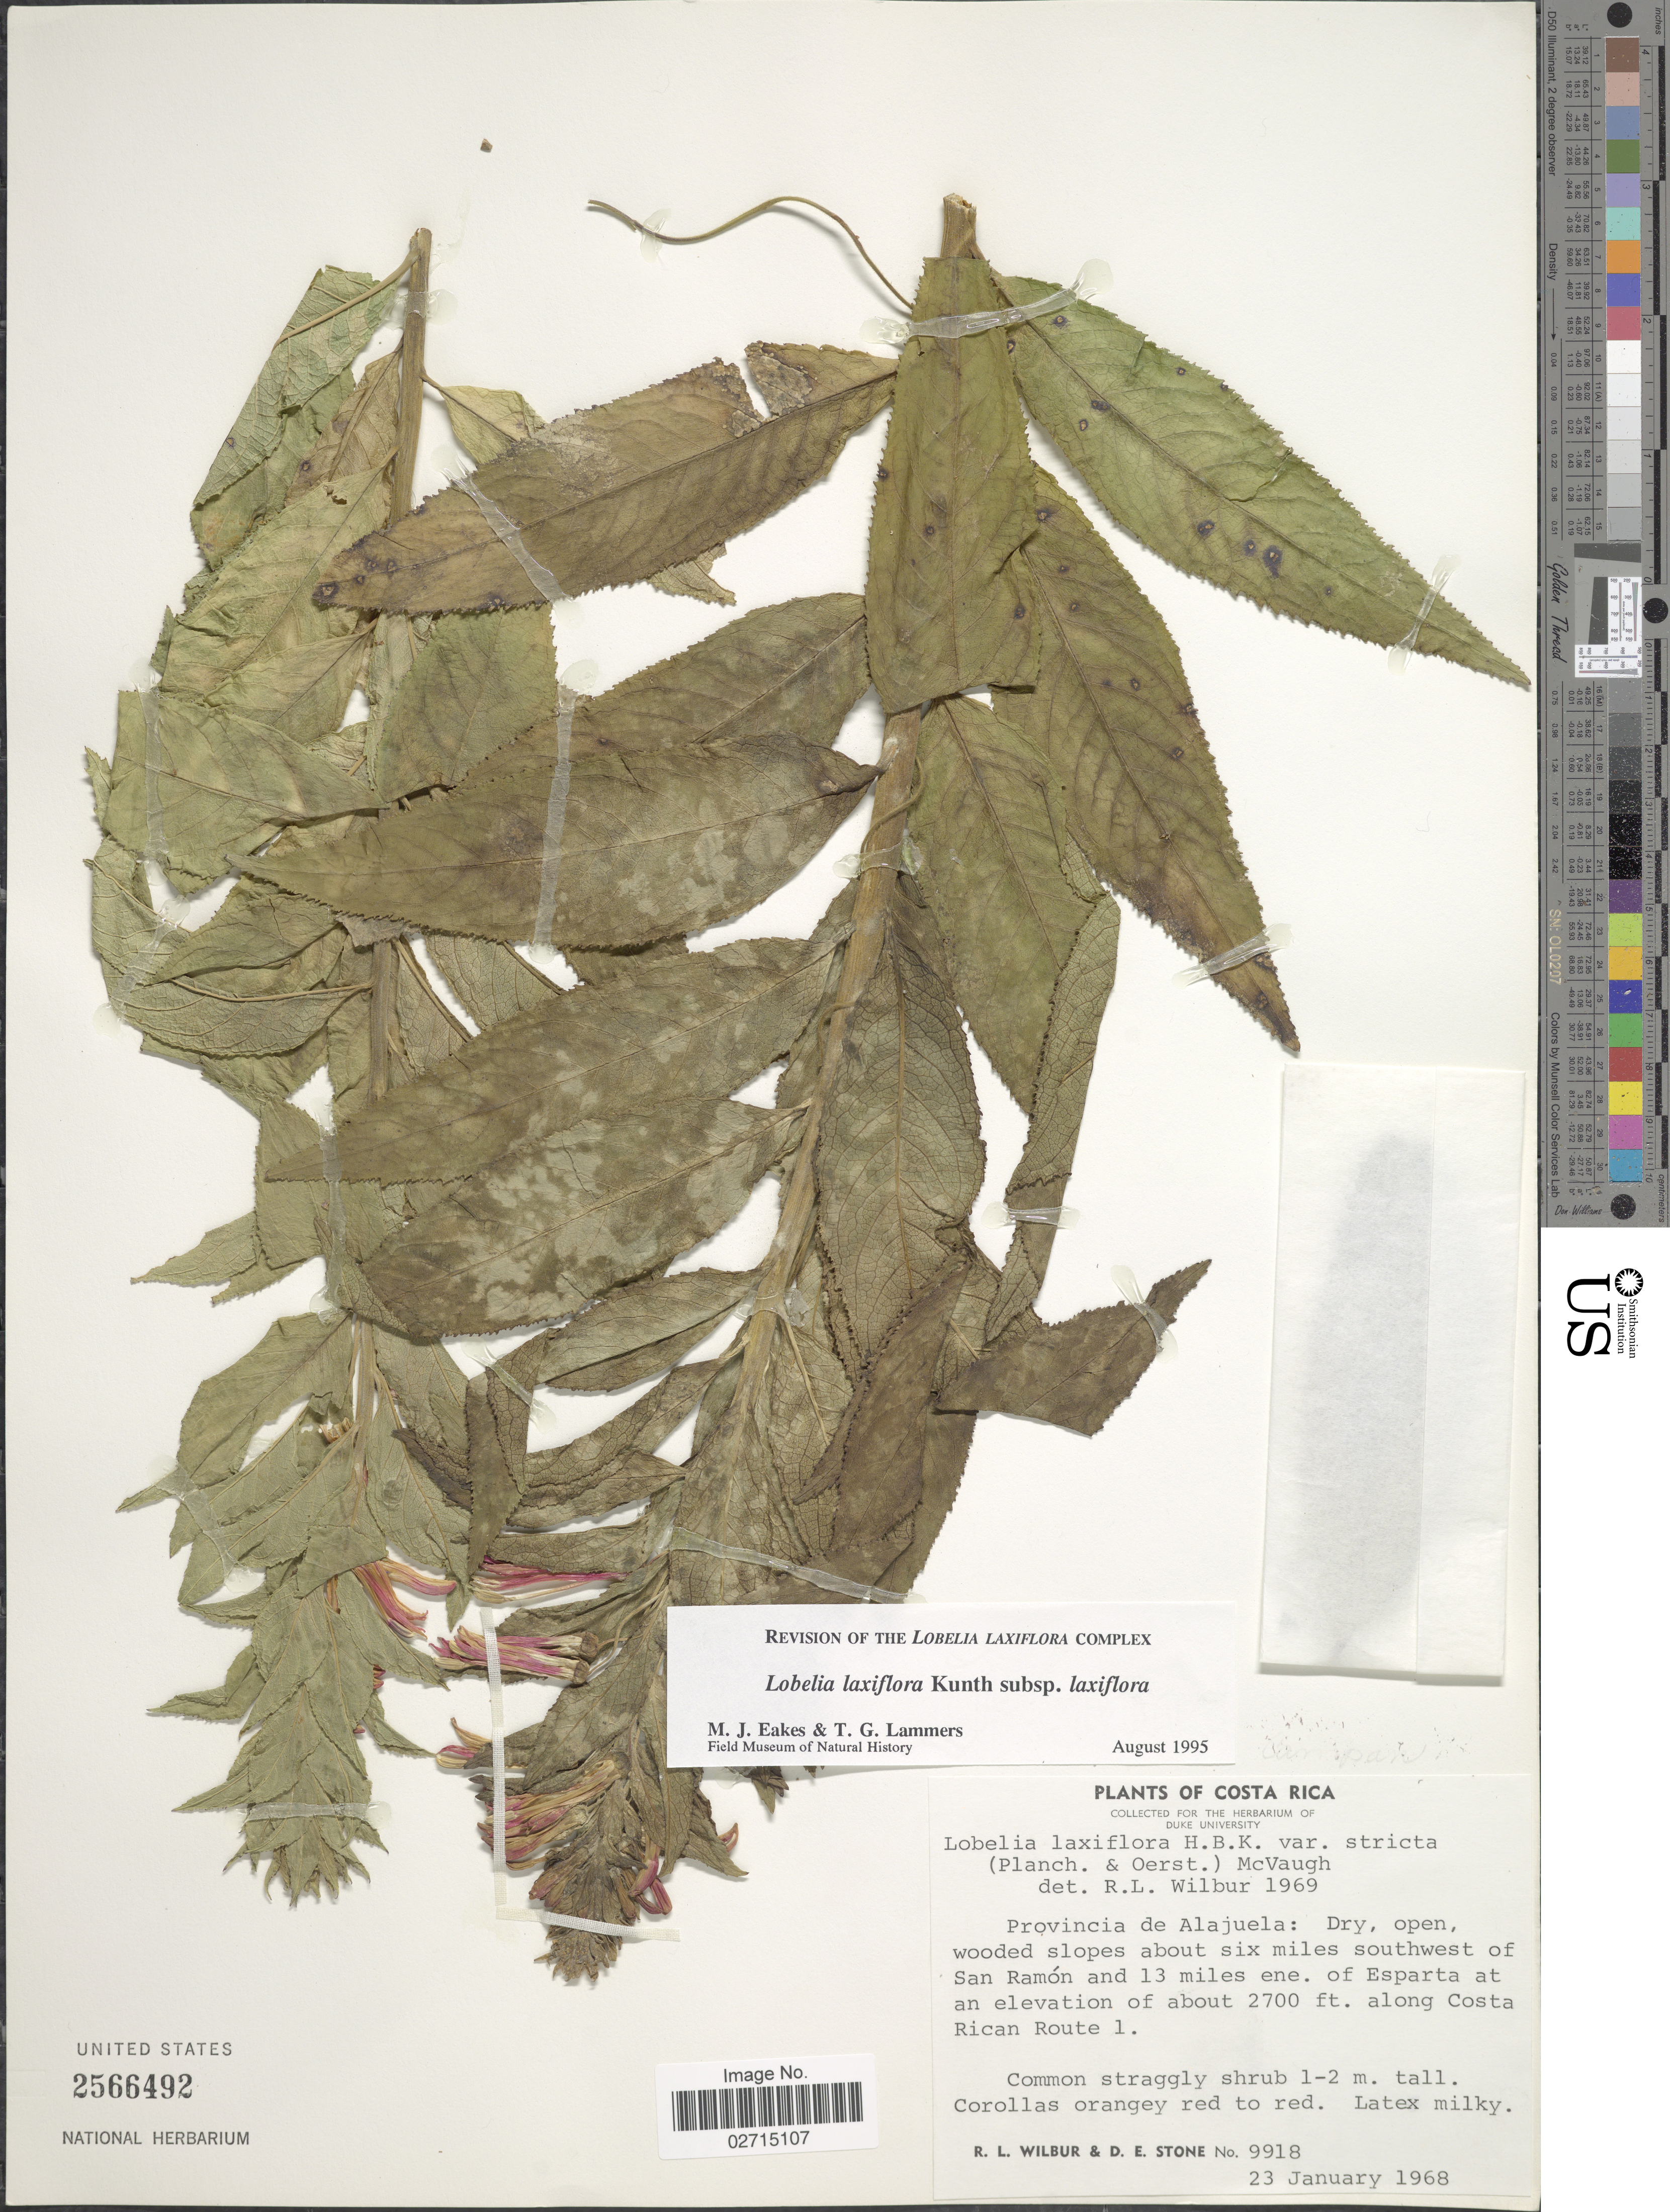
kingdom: Plantae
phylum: Tracheophyta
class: Magnoliopsida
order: Asterales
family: Campanulaceae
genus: Lobelia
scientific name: Lobelia laxiflora subsp. laxiflora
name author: Kunth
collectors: R. L. Wilbur & D. E. Stone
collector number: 9918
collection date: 1968-01-23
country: Costa Rica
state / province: Alajuela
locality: Dry, open wooded slopes about six miles southwest of San Ramón and 13 miles ene of Esparta along Costa Rican Route 1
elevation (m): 823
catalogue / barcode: US 2566492